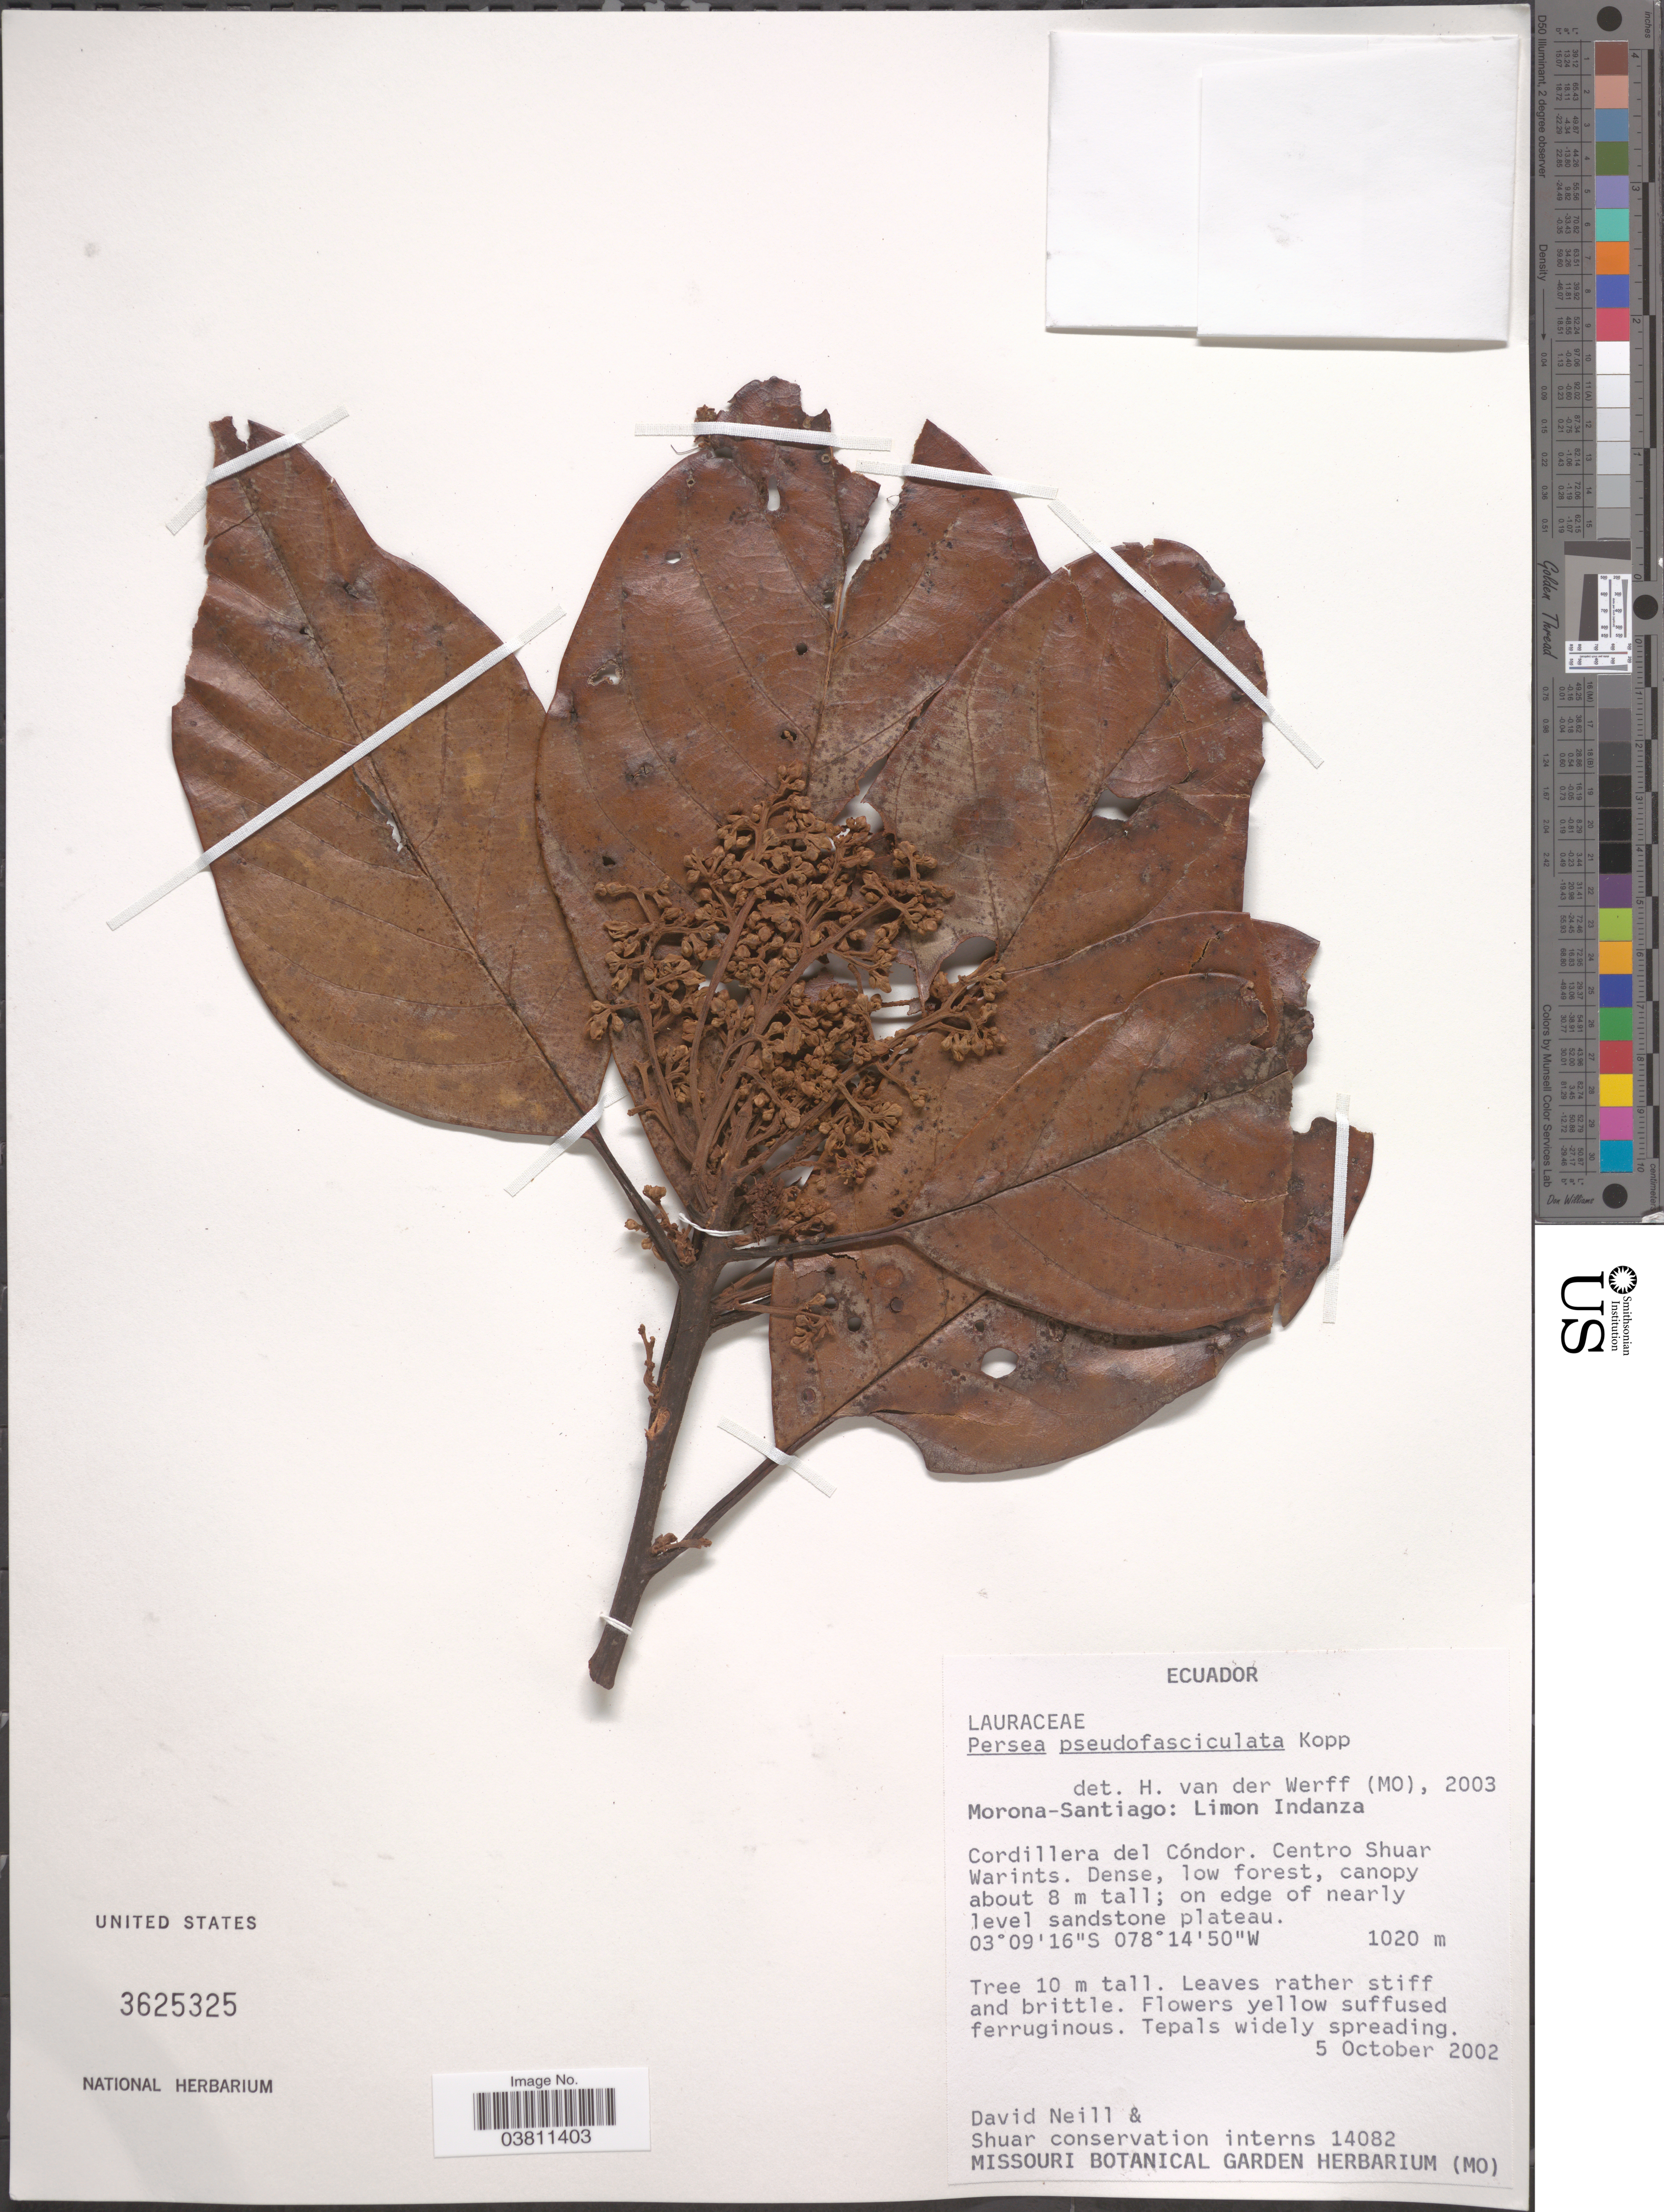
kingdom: Plantae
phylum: Tracheophyta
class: Magnoliopsida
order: Laurales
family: Lauraceae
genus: Persea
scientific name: Persea pseudofasciculata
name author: L.E. Kopp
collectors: D. Neill & Shuar conservation interns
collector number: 14082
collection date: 2002-10-05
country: Ecuador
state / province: Morona-Santiago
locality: Limon Indanza. Cordillera del Cóndor. Centro Shuar Warints.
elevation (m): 1020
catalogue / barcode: US 3625325